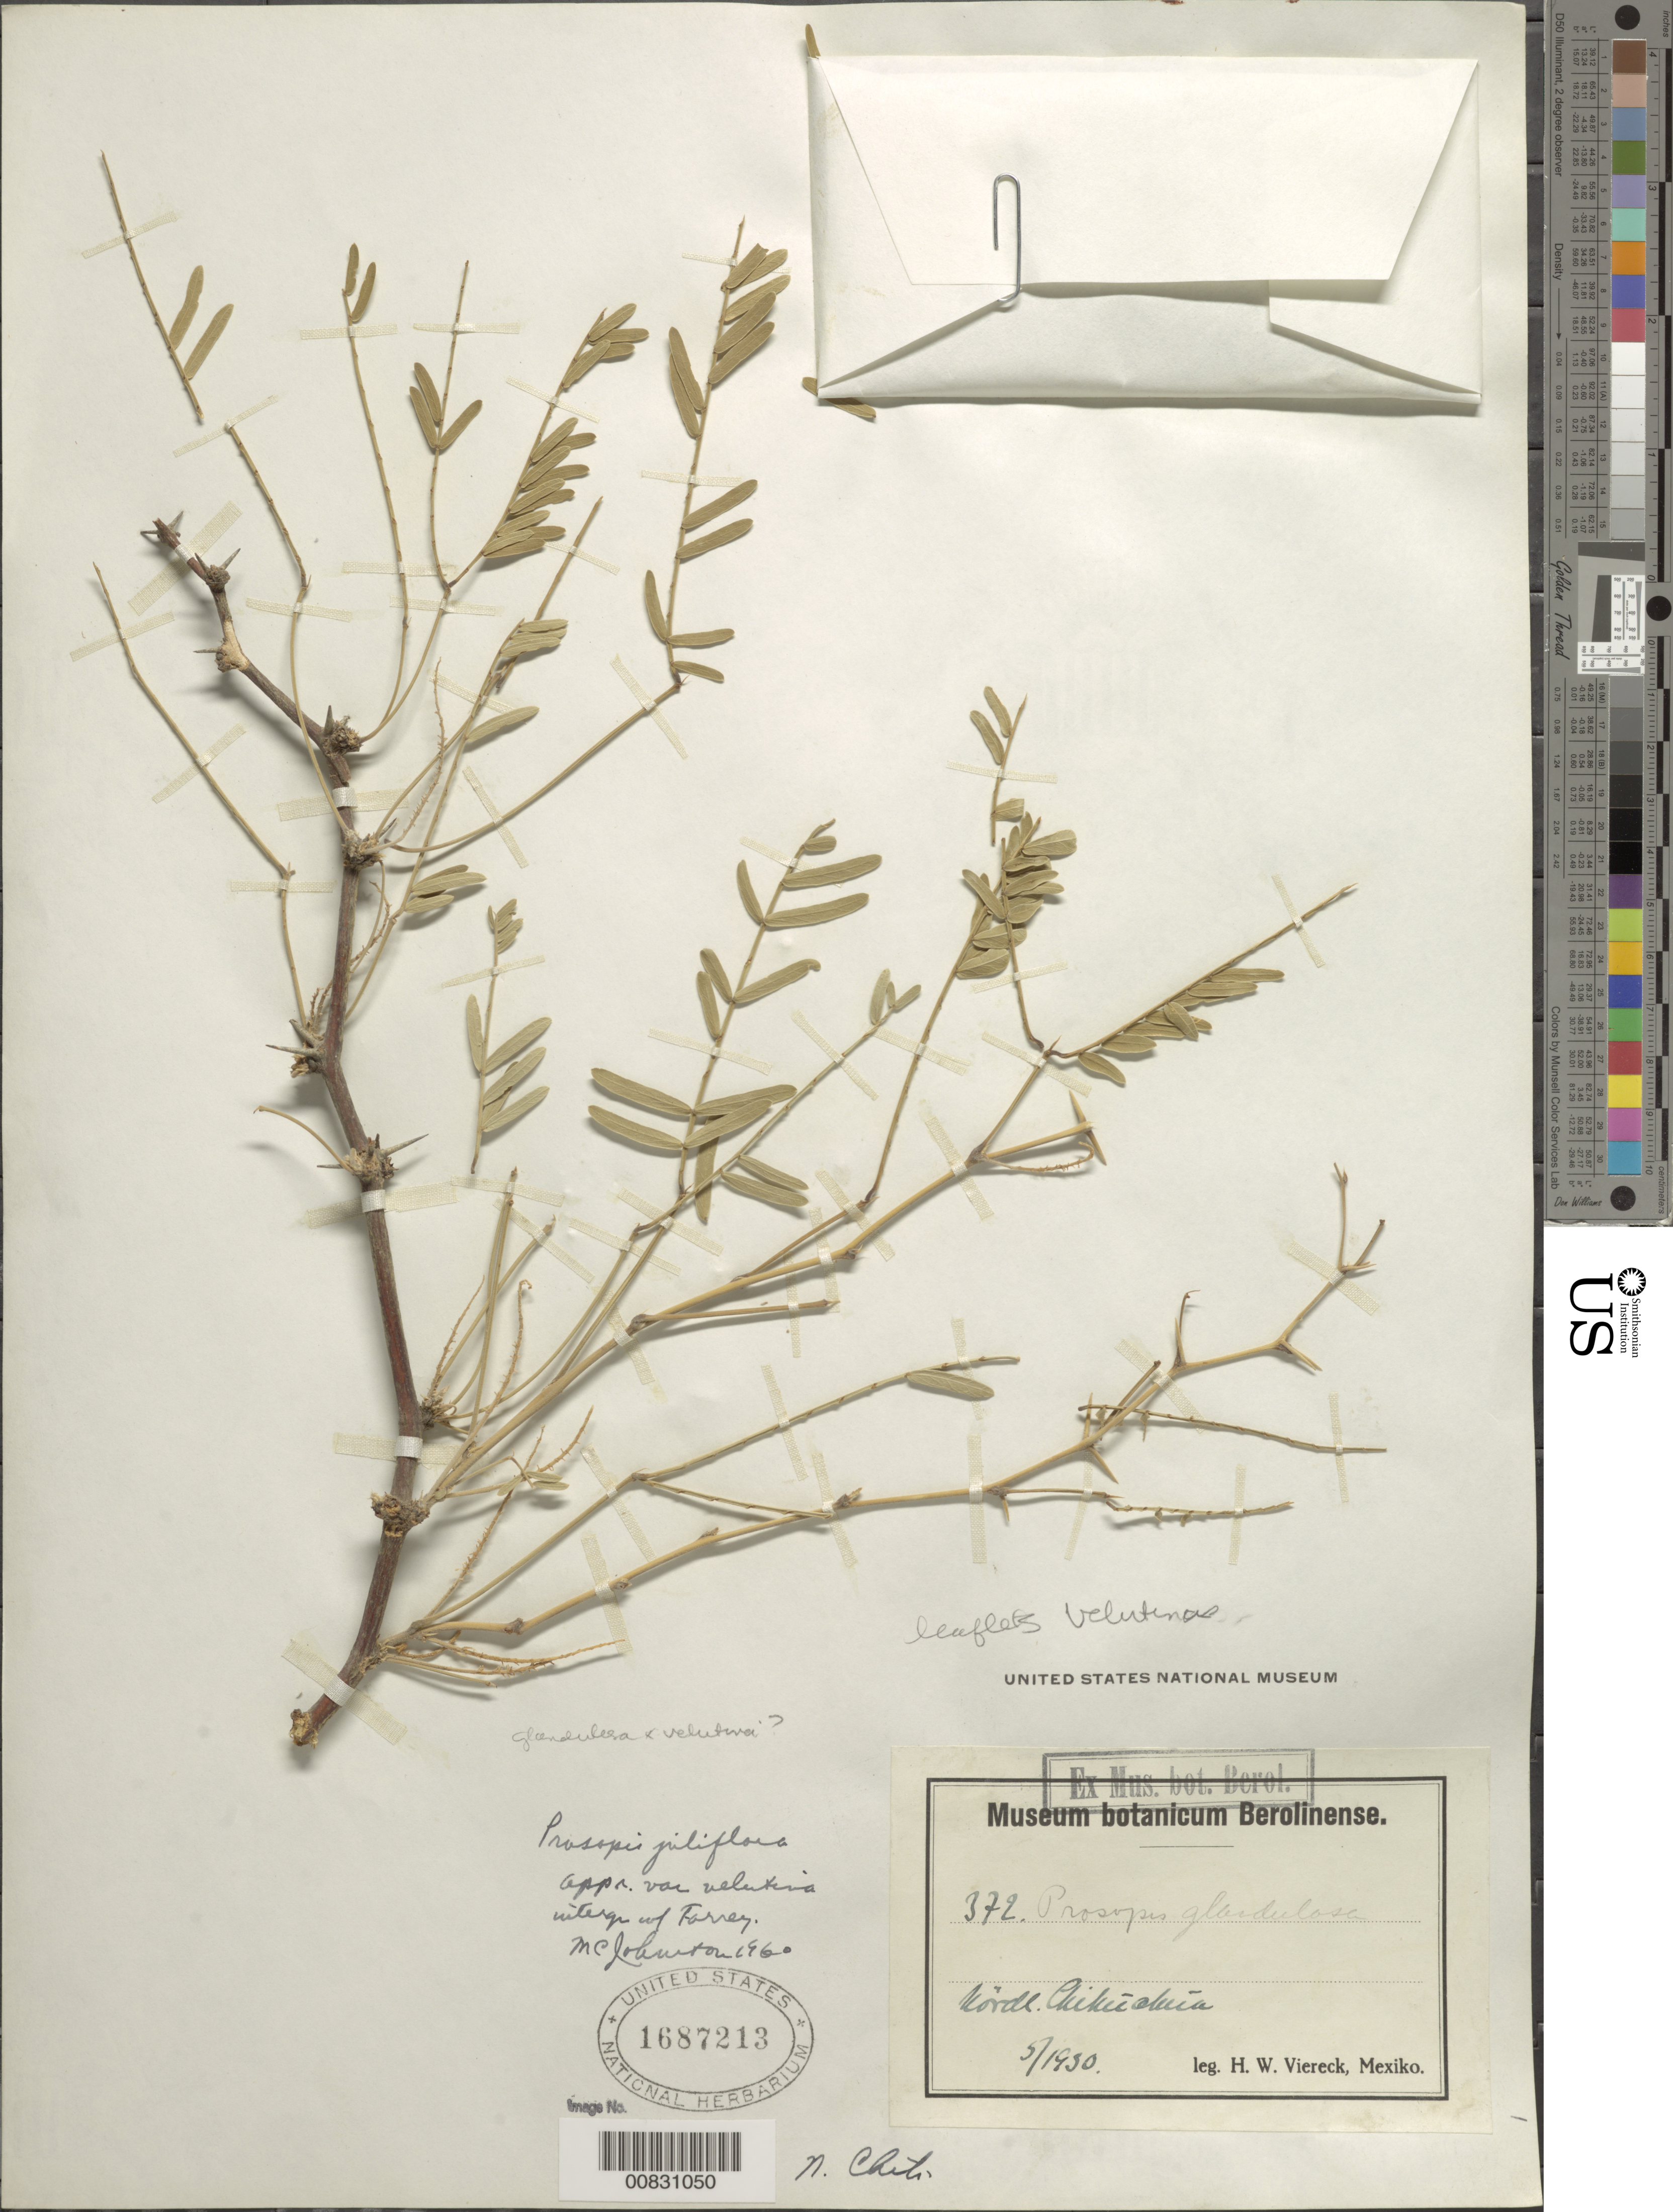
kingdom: Plantae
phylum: Tracheophyta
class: Magnoliopsida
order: Fabales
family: Fabaceae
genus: Neltuma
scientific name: Neltuma sp.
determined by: Strong, Mark T., (BOT), Smithsonian Institution - National Museum of Natural History (UNITED STATES)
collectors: H. W. Viereck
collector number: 372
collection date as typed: May 1930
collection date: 1930-05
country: Mexico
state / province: Chihuahua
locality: Northern Chihuahua.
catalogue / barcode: US 1687213